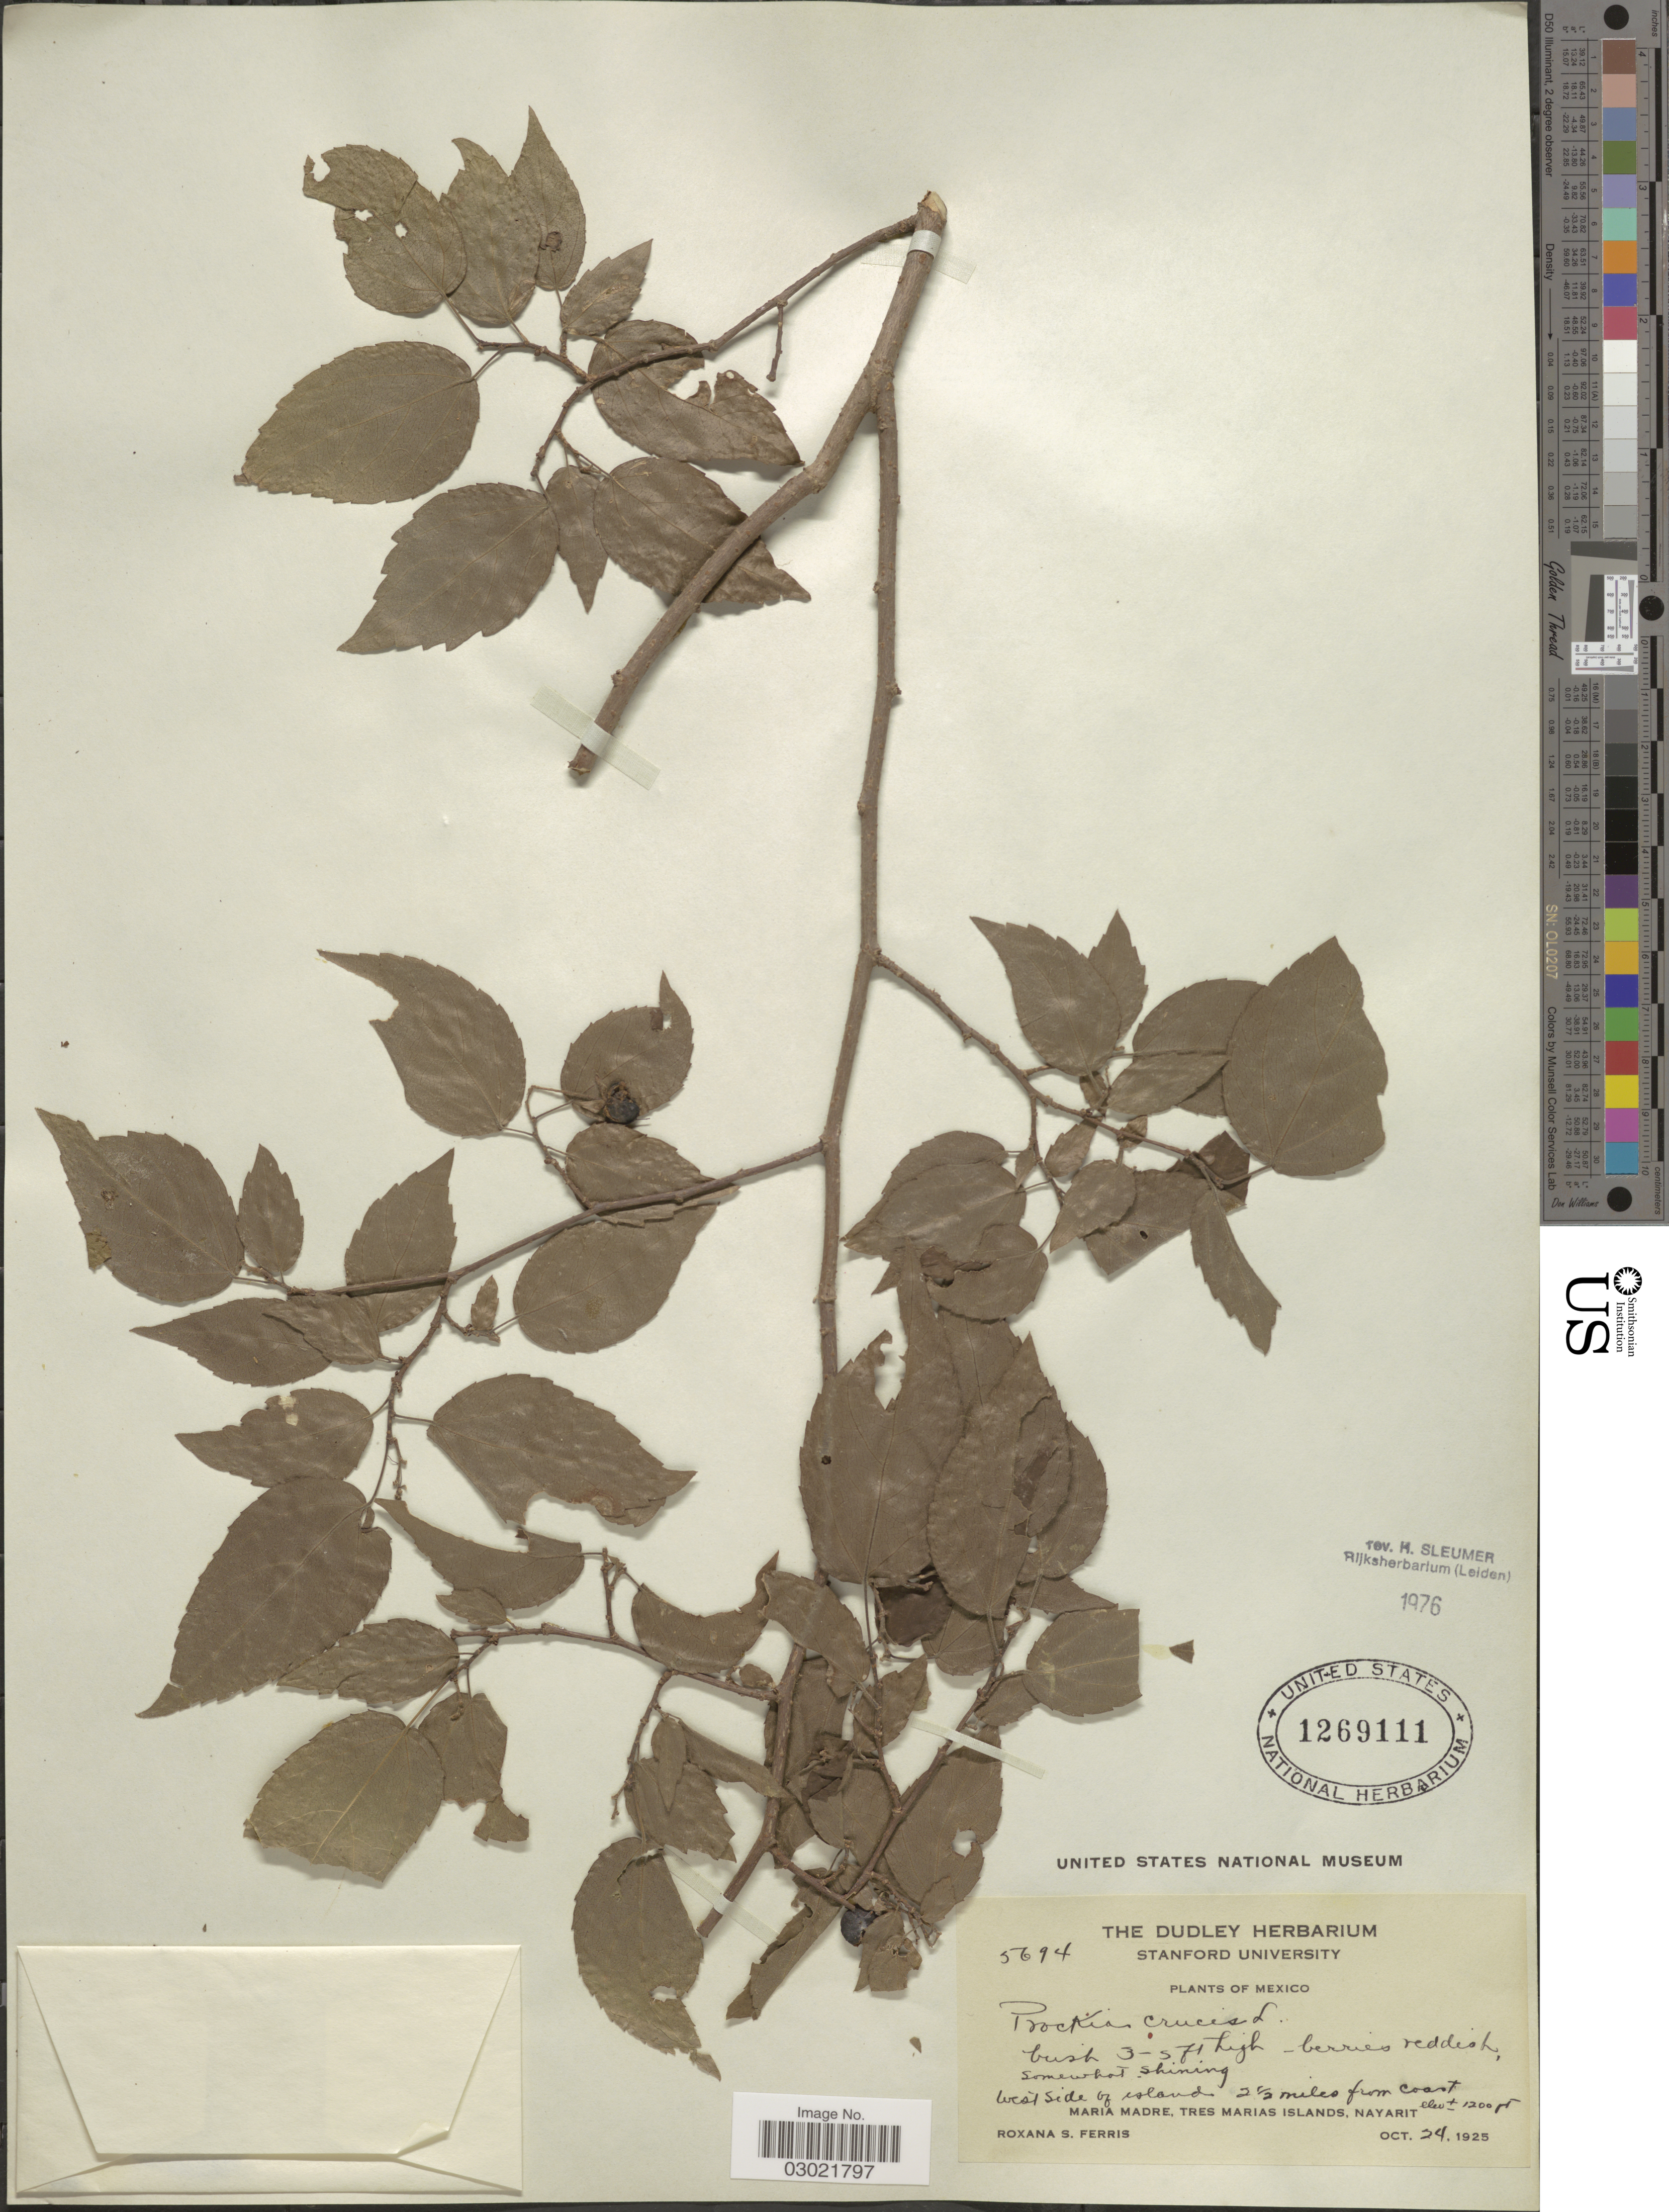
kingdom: Plantae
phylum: Tracheophyta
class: Magnoliopsida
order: Malpighiales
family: Salicaceae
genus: Prockia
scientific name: Prockia crucis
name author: P. Browne ex L.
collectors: R. S. Ferris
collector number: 5694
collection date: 1925-10-24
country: Mexico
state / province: Nayarit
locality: West side of island 2½ miles from coast Maria Madres, Tres Marias Islands.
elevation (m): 366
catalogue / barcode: US 1269111